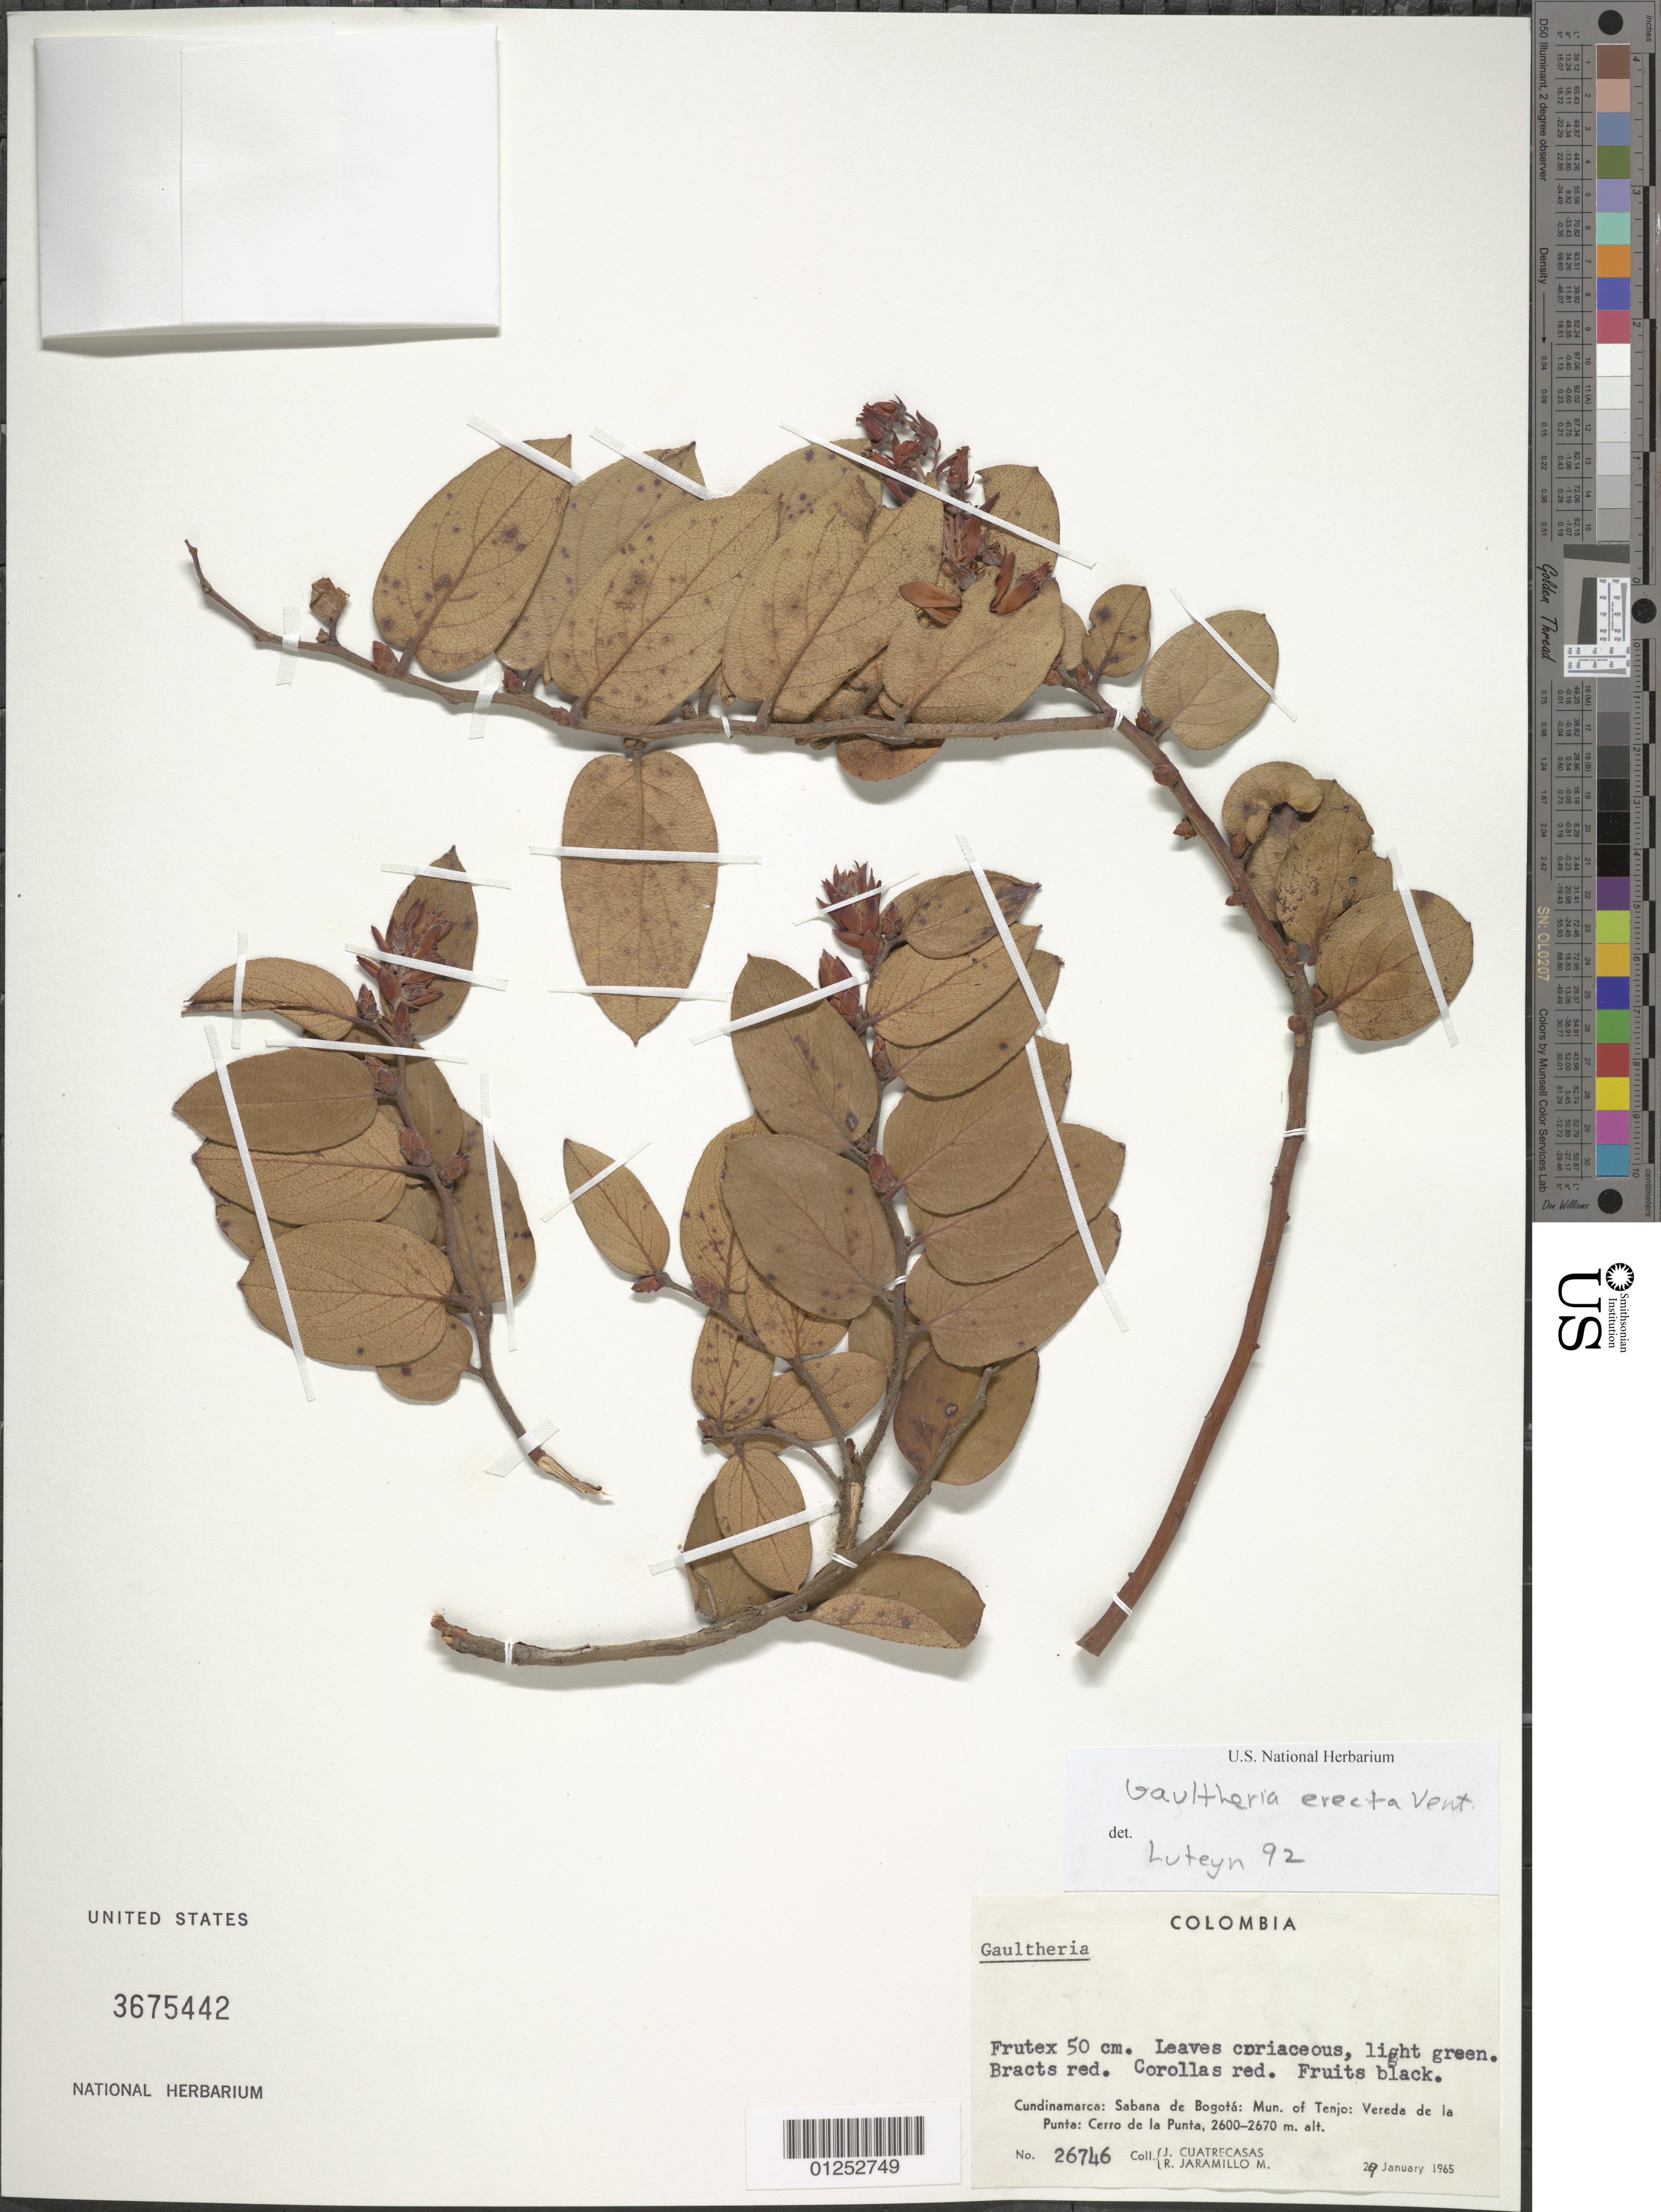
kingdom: Plantae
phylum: Tracheophyta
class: Magnoliopsida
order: Ericales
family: Ericaceae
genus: Gaultheria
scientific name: Gaultheria erecta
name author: Vent.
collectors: J. Cuatrecasas & R. Jaramillo M.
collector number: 26746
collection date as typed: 29 Jan 1965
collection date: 1965-01-29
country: Colombia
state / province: Cundinamarca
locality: Sabana de Bogotá, Mun. of Tenjo, vereda de la Punta, Cerro de la Punta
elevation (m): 2600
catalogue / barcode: US 3675442